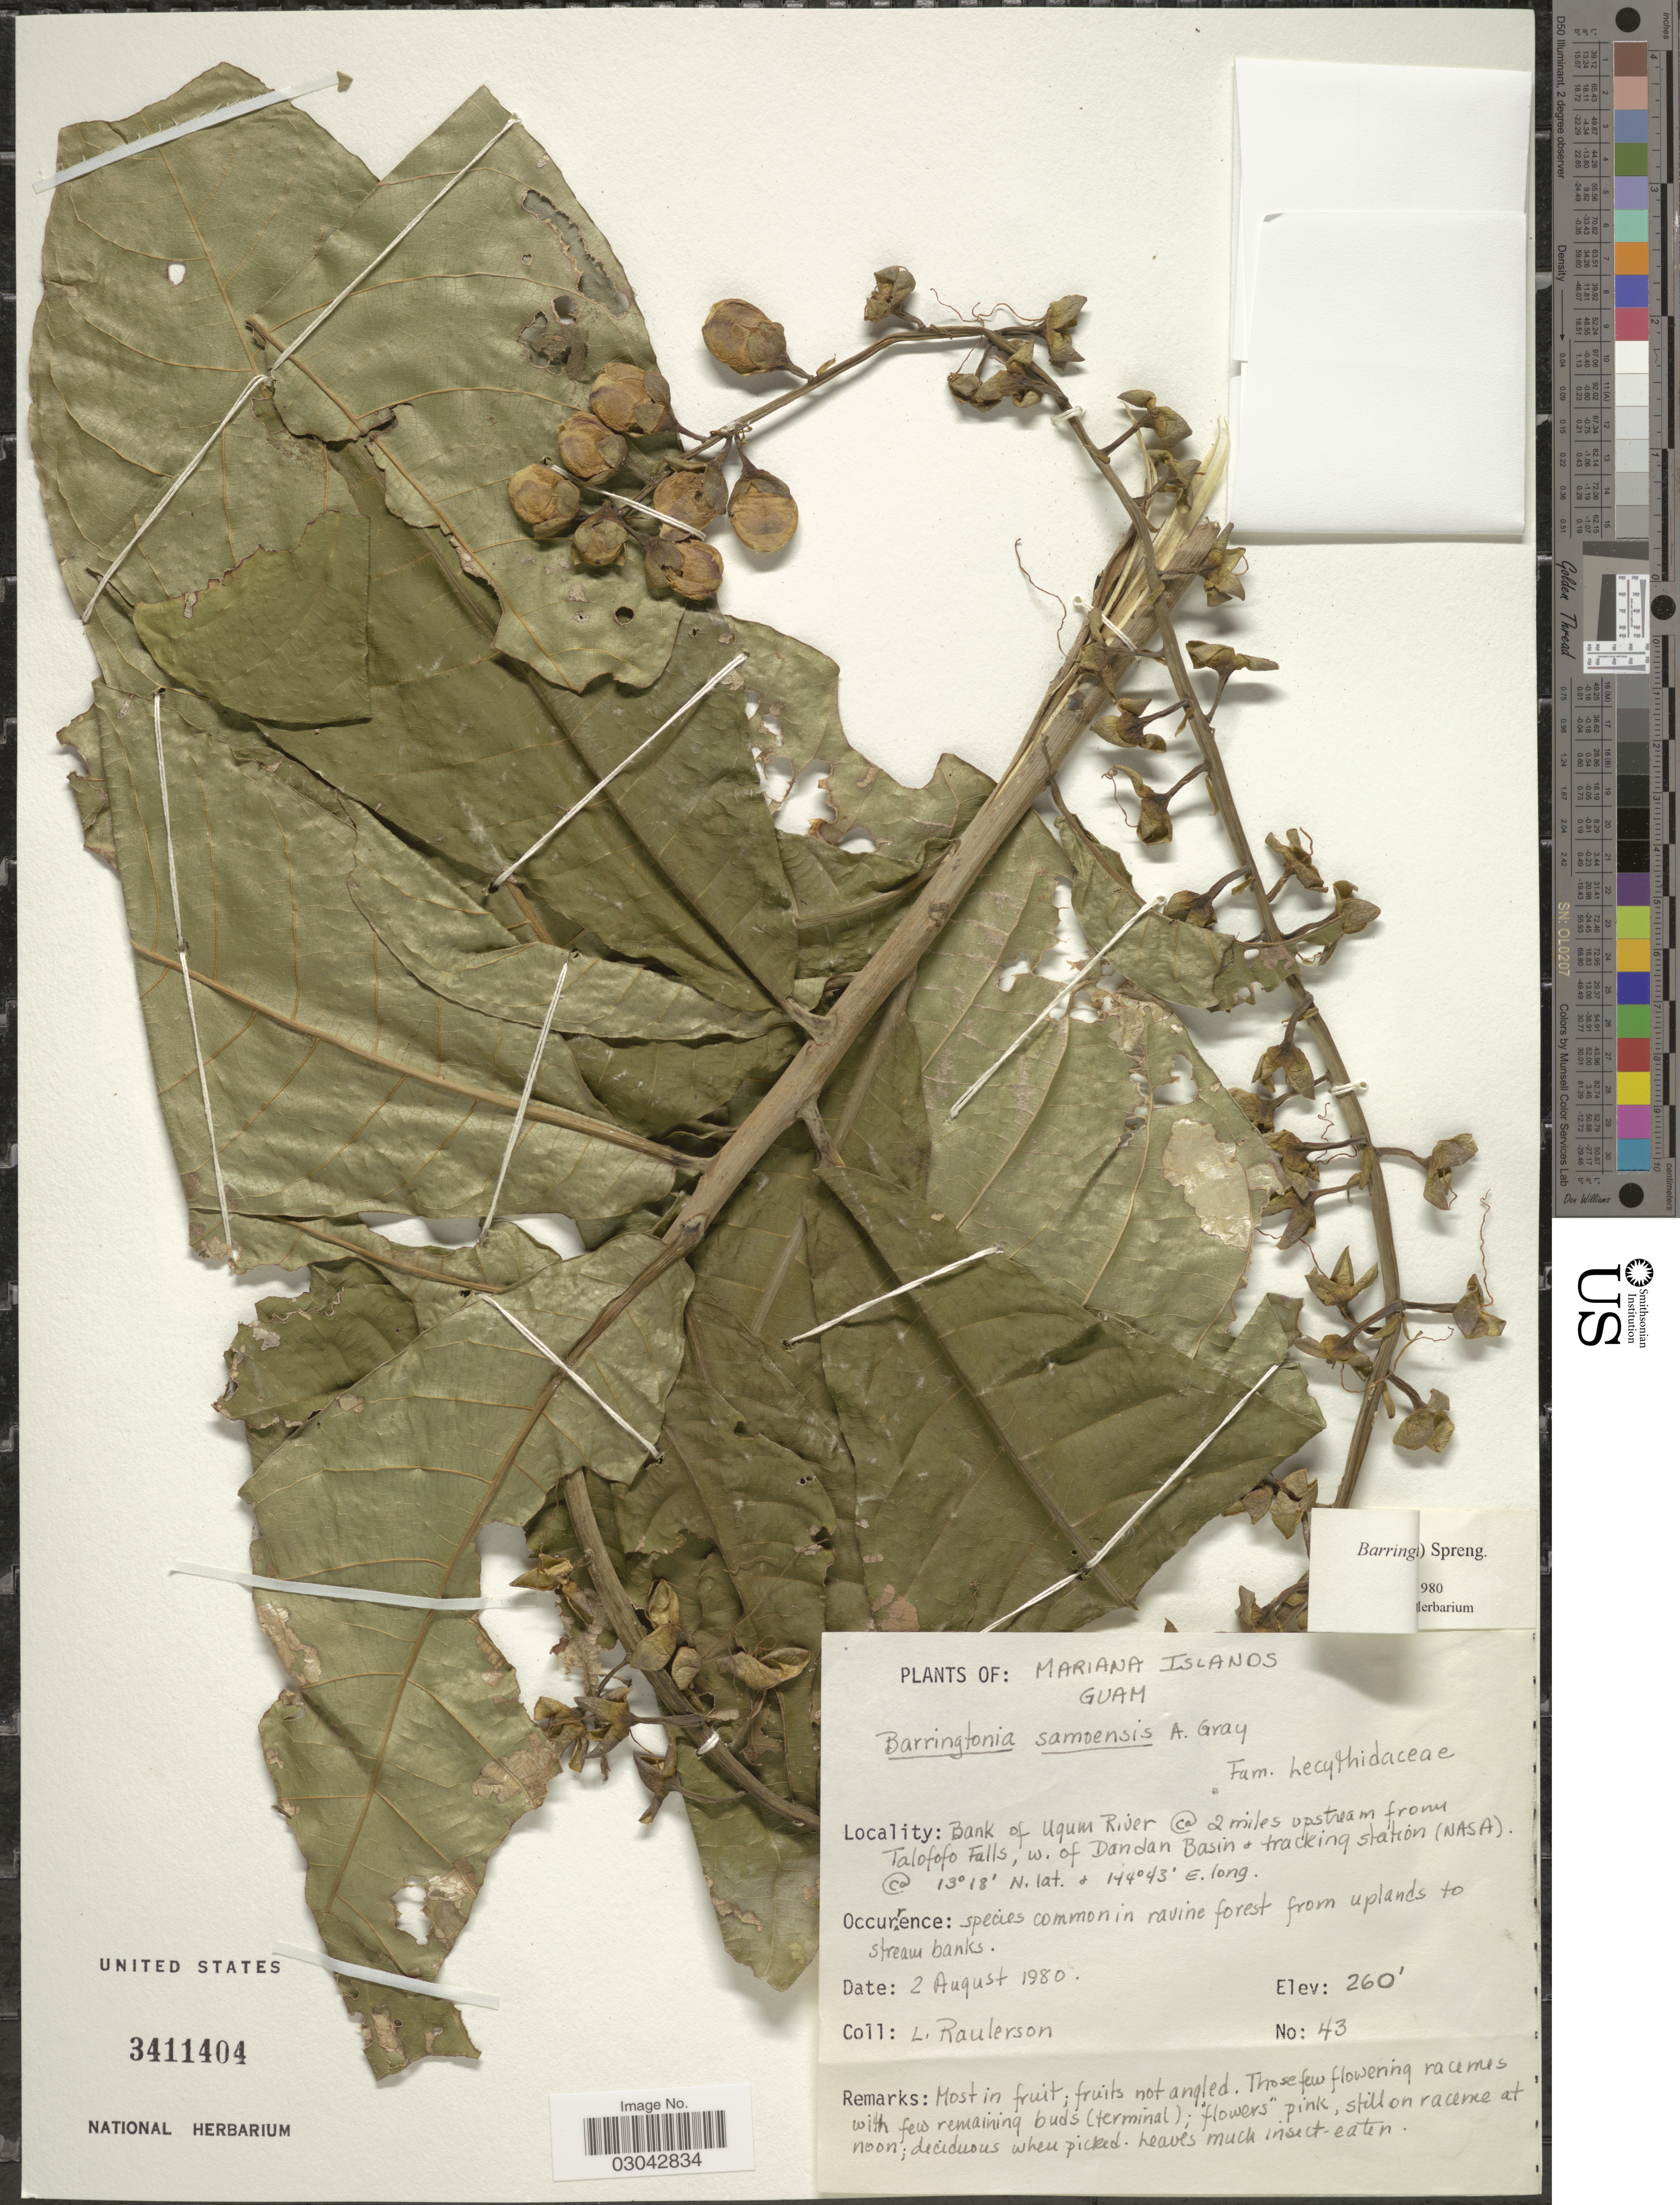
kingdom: Plantae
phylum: Tracheophyta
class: Magnoliopsida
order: Ericales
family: Lecythidaceae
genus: Barringtonia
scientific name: Barringtonia racemosa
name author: (L.) Spreng.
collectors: L. Raulerson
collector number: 43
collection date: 1980-08-02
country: Guam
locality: Mariana Islands. Bank of Ugum River Ca 2 miles upstream from Talofofo Falls, W. of Dandan Basin + tracking station (NASA).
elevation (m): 79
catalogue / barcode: US 3411404